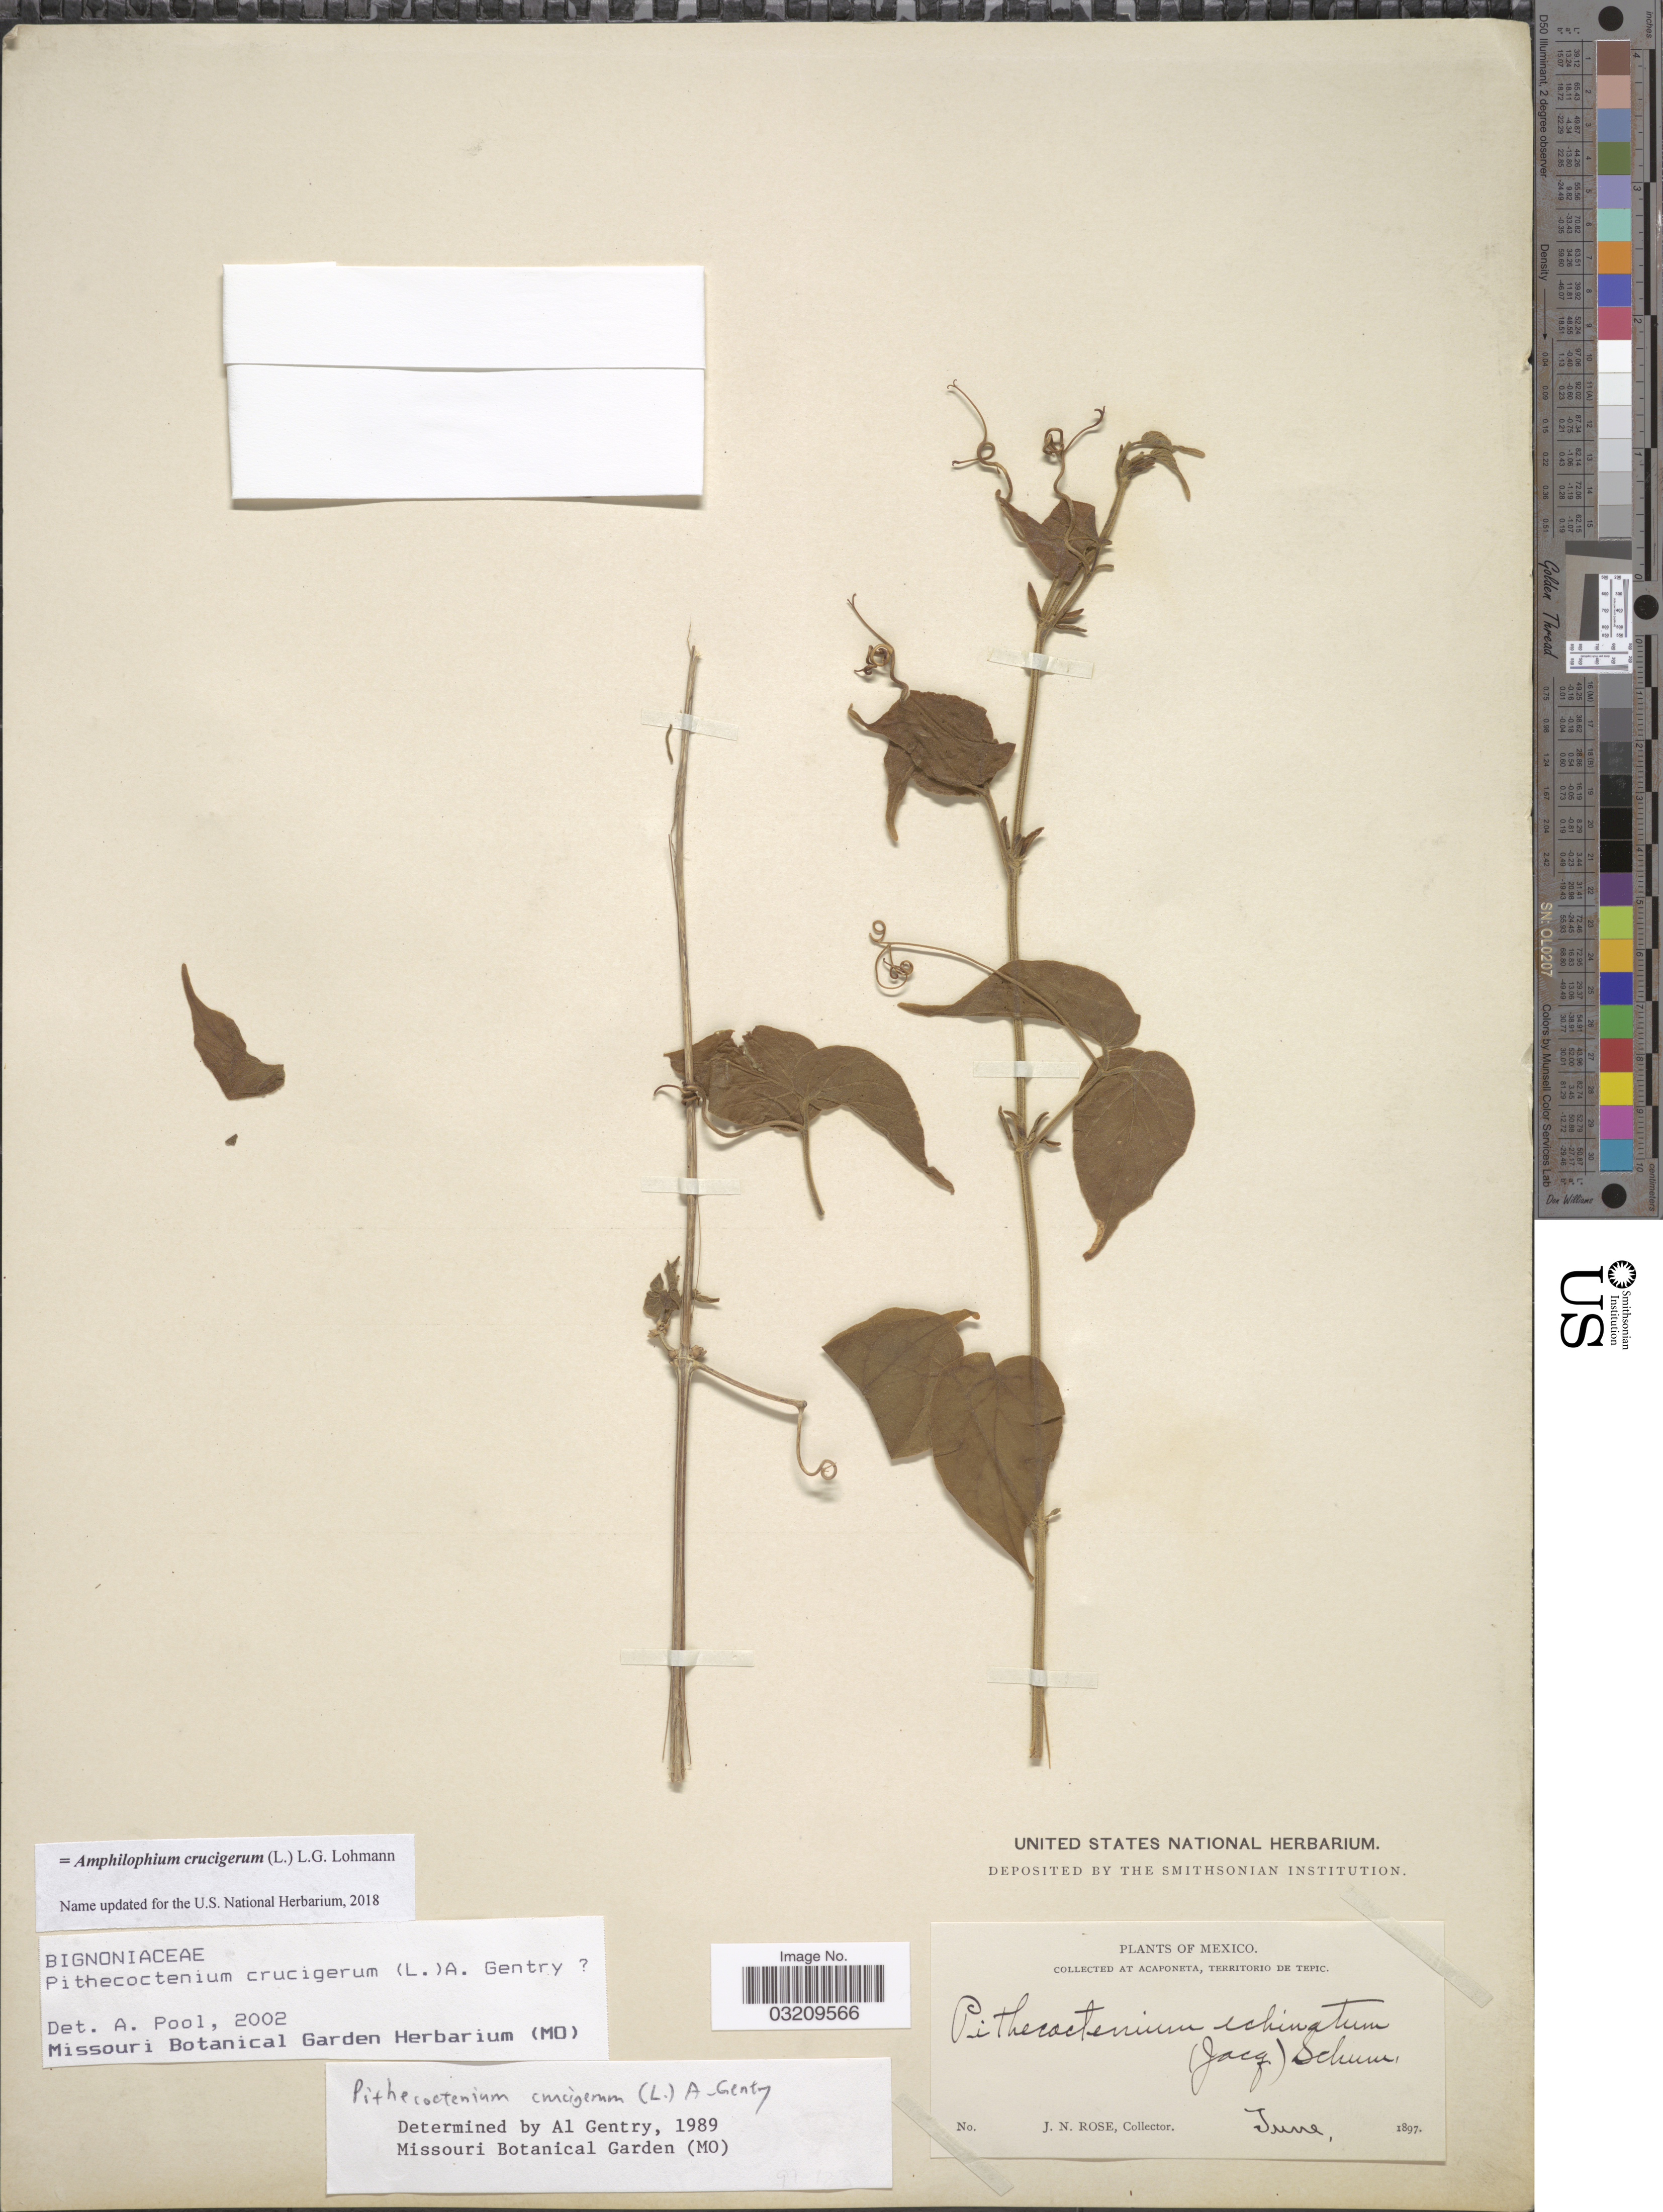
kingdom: Plantae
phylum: Tracheophyta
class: Magnoliopsida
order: Lamiales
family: Bignoniaceae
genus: Amphilophium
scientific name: Amphilophium crucigerum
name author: (L.) L.G. Lohmann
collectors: J. N. Rose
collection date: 1897-06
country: Mexico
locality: Acaponeta, Territorio de Tepic.